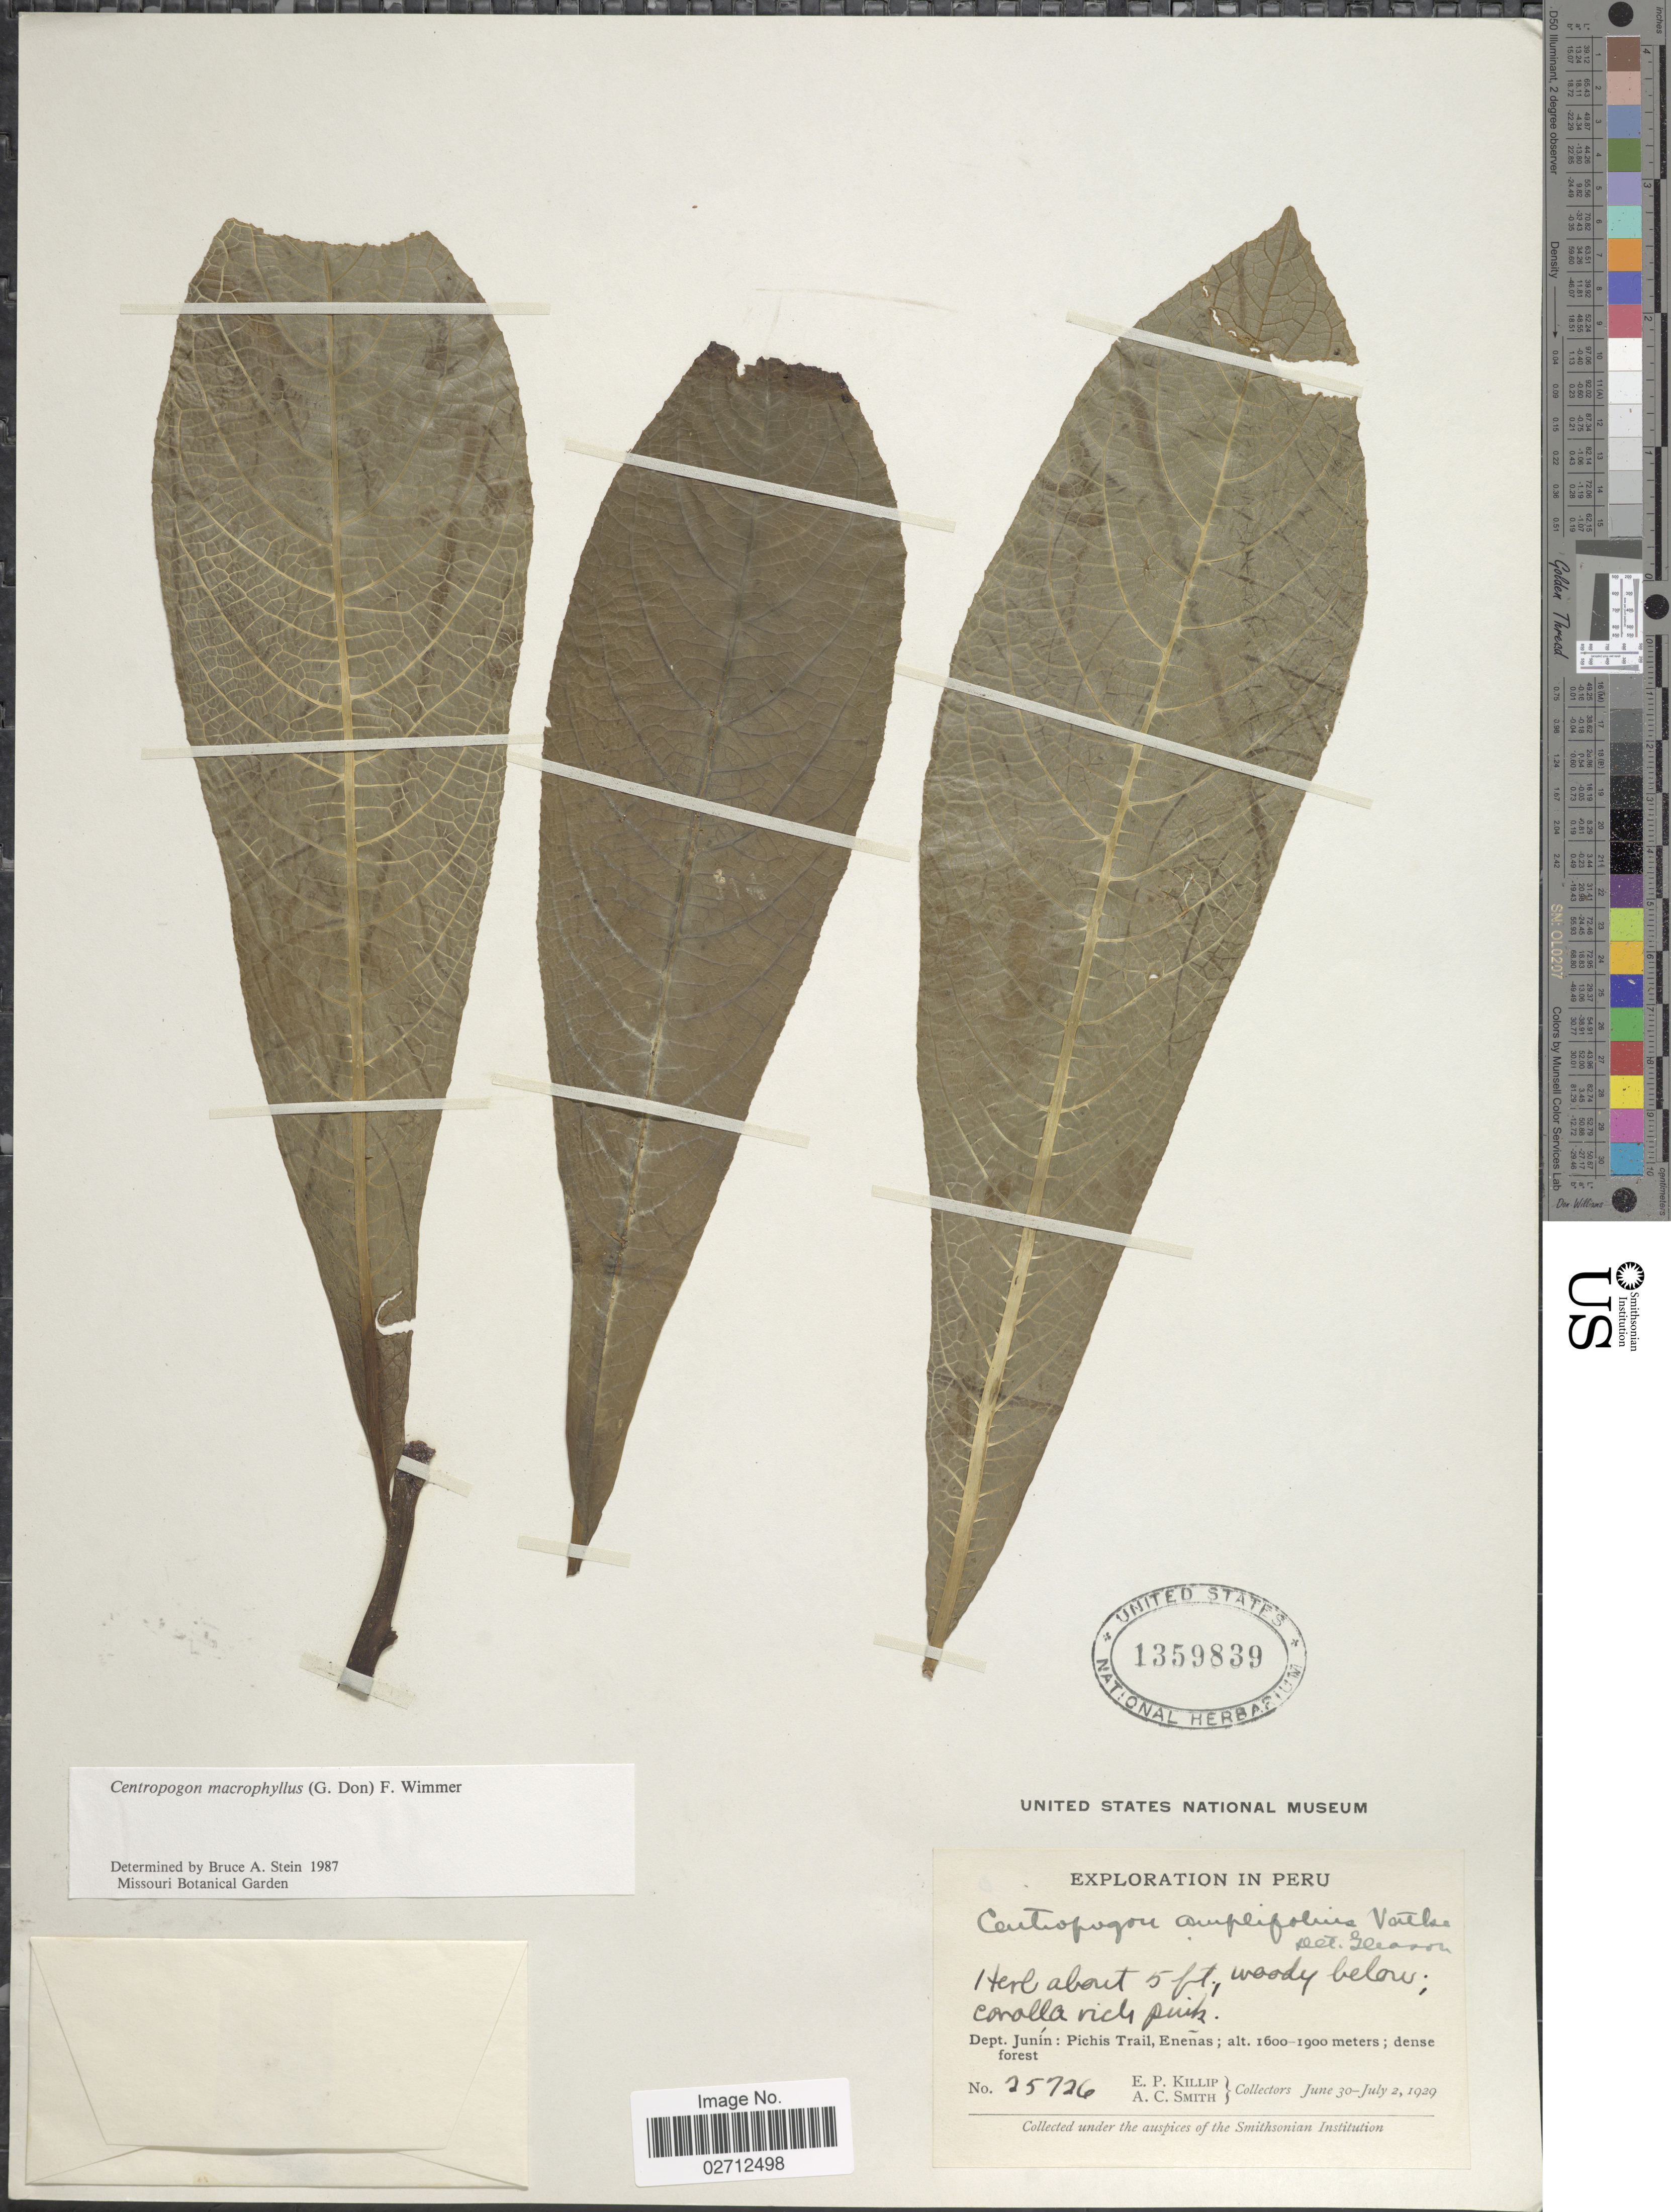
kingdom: Plantae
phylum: Tracheophyta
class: Magnoliopsida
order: Asterales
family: Campanulaceae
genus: Centropogon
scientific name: Centropogon macrophyllus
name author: (G. Don) E. Wimm.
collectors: E. P. Killip & A. C. Smith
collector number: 25726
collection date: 1929-06-30/1929-07-02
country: Peru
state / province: Junín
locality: Dept. Junín: Pichis Trail, Eneñas; dense forest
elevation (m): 1600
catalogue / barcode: US 1359839